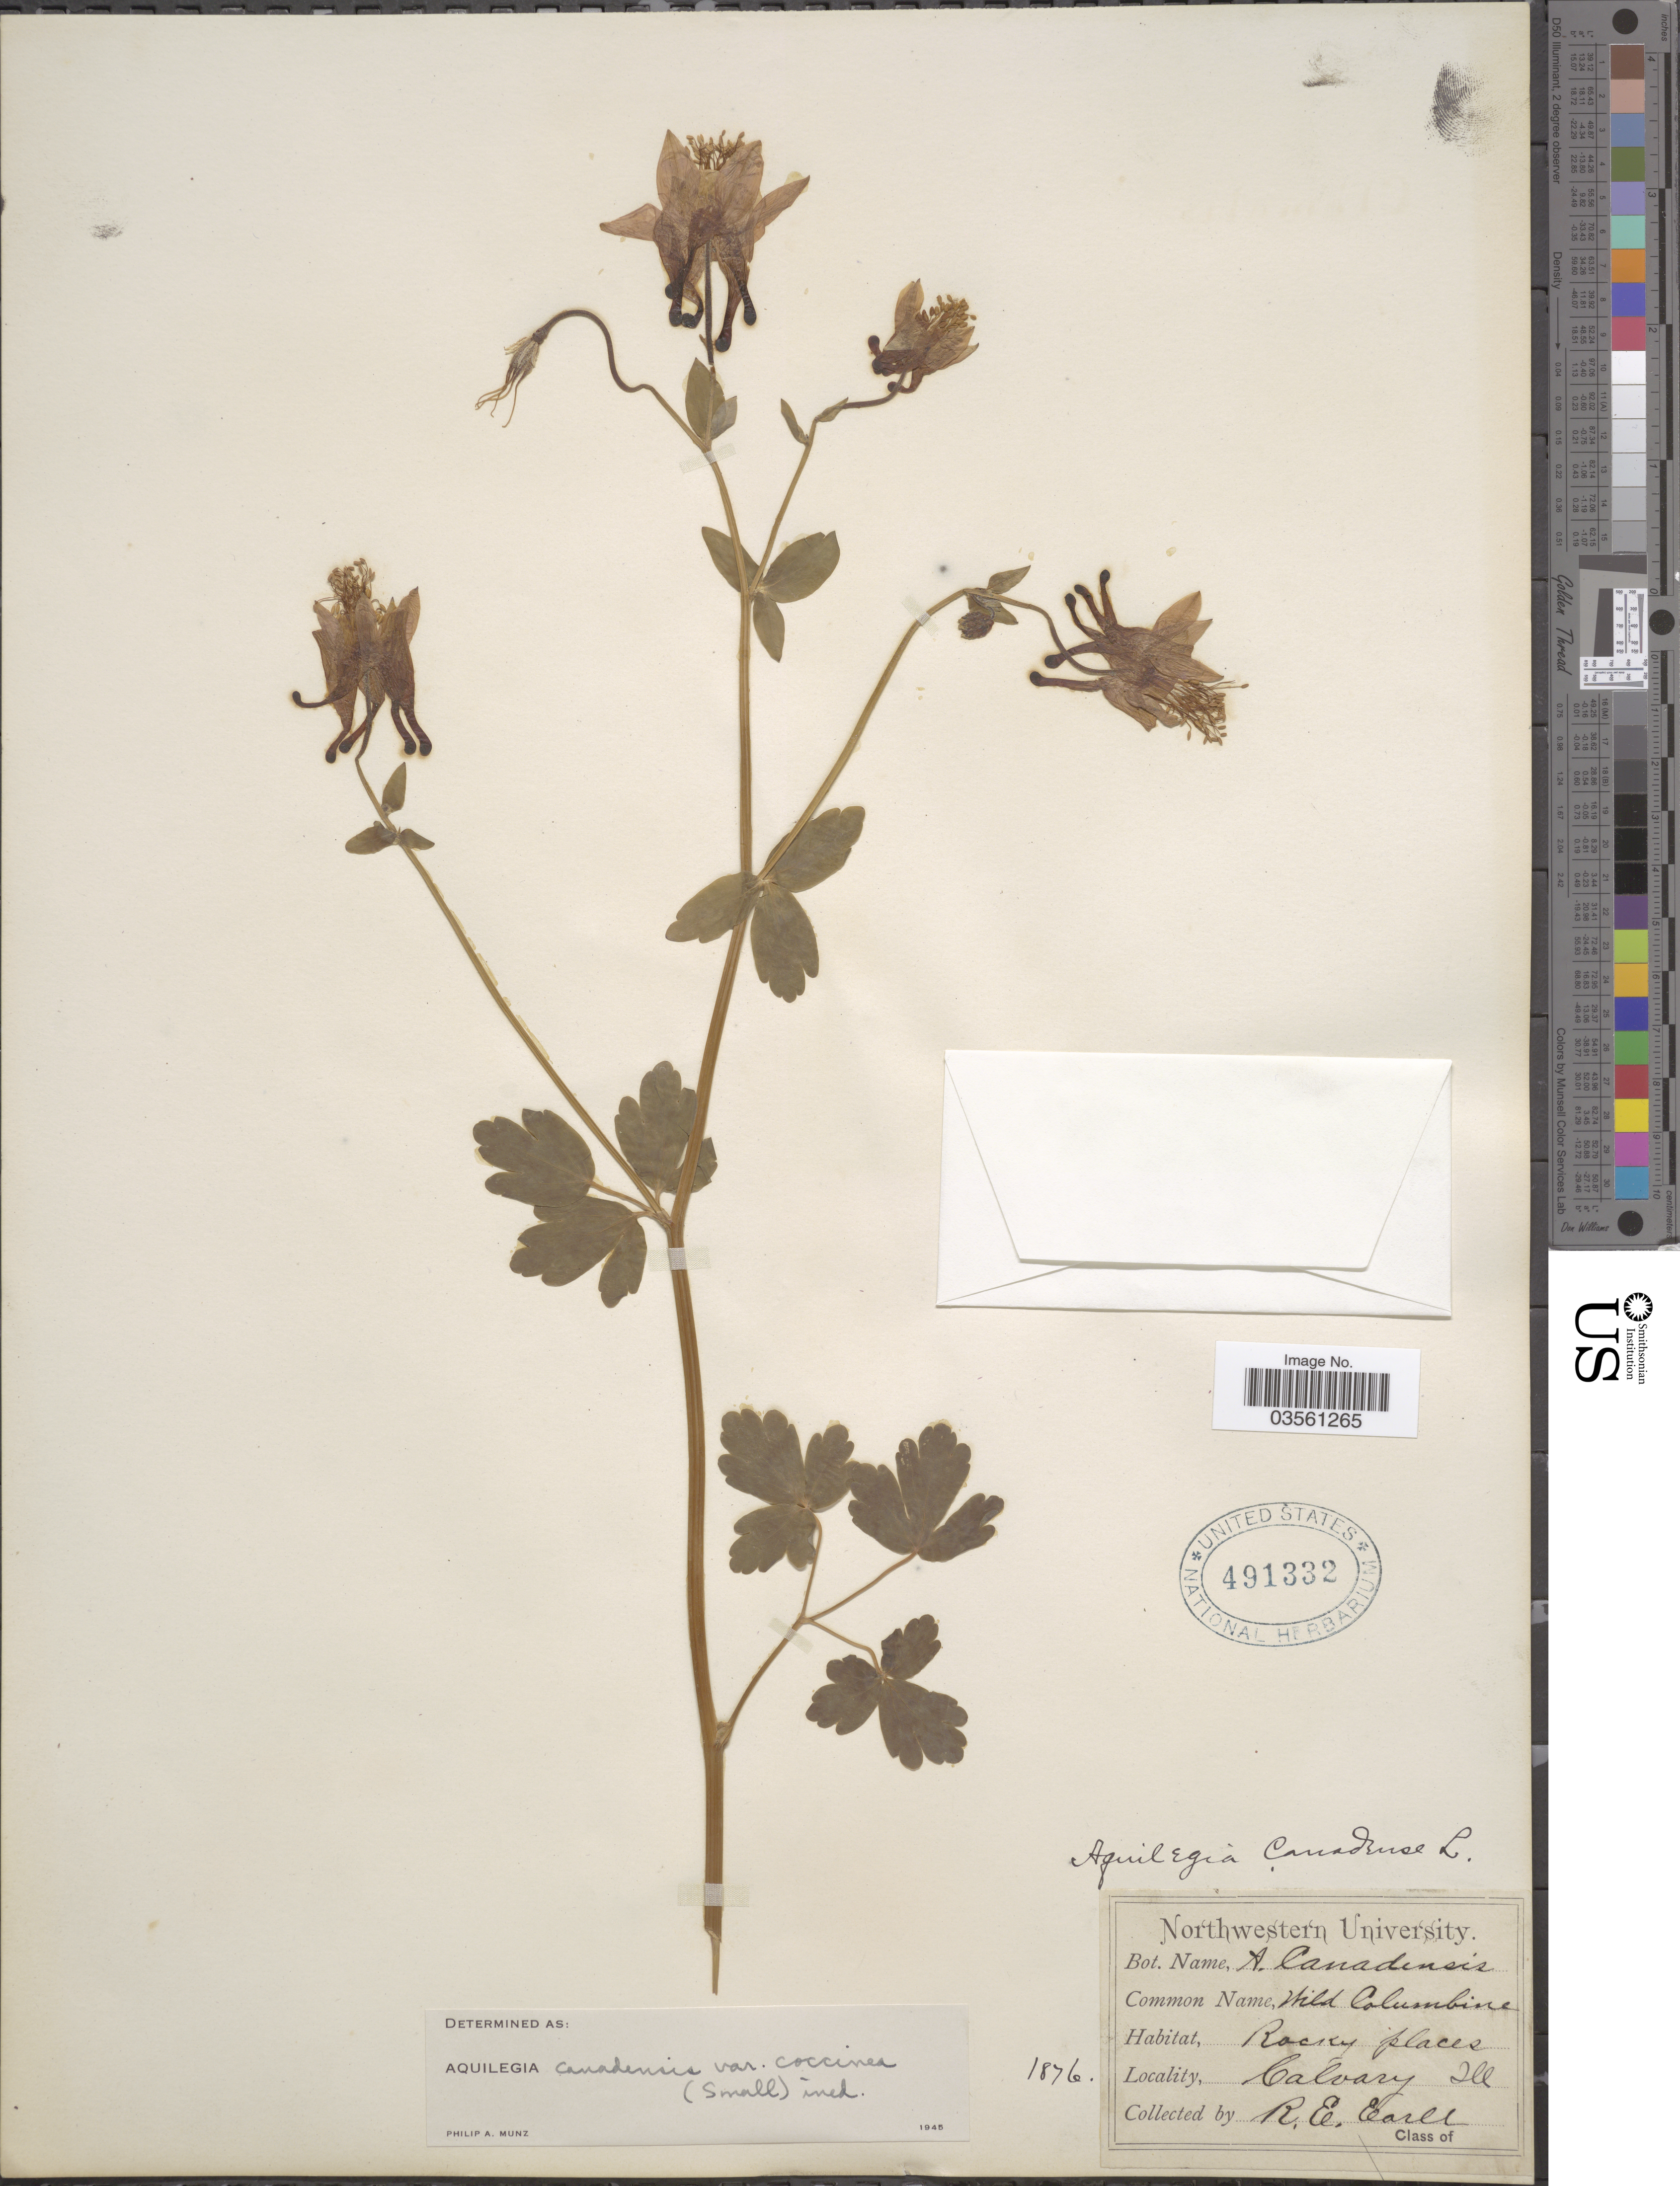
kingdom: Plantae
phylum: Tracheophyta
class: Magnoliopsida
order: Ranunculales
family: Ranunculaceae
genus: Aquilegia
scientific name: Aquilegia canadensis var. coccinea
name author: (Small) Munz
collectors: R. Earll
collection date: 1876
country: United States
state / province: Illinois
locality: Calvary.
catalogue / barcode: US 491332